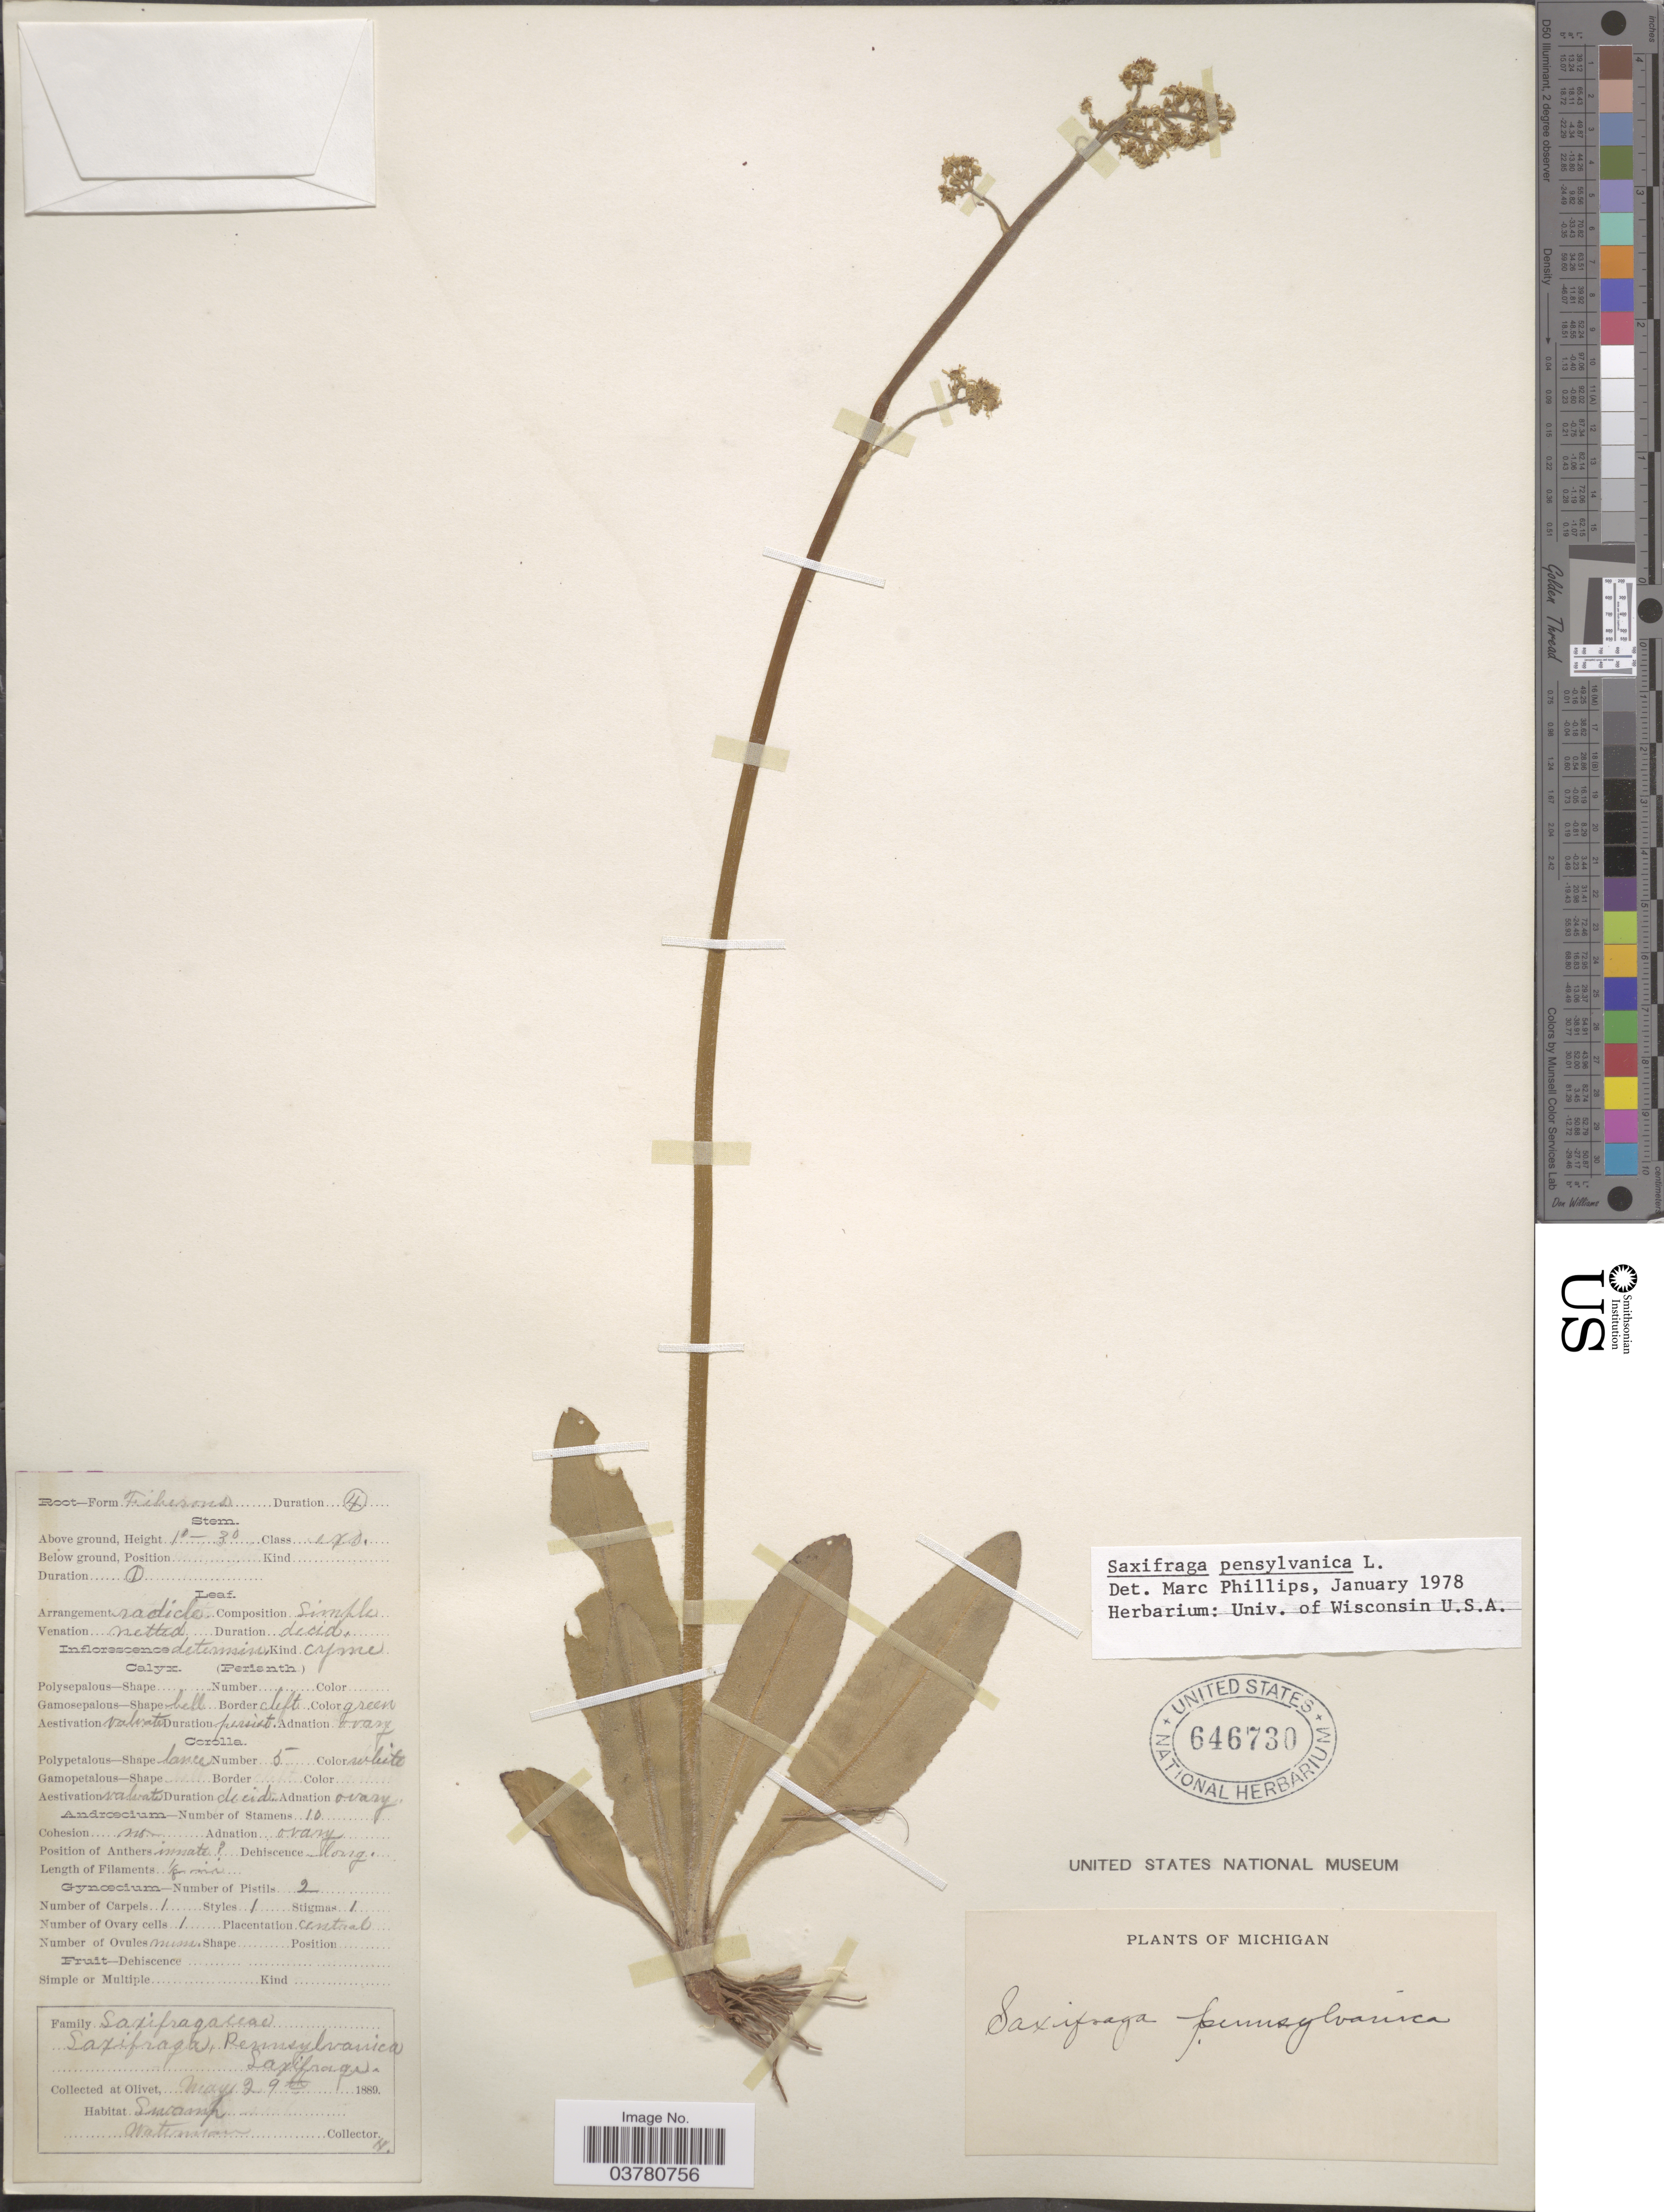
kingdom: Plantae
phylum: Tracheophyta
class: Magnoliopsida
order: Saxifragales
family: Saxifragaceae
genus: Micranthes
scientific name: Micranthes pensylvanica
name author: (L.) Haw.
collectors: -. Waterman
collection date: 1889-05-29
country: United States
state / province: Michigan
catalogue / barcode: US 646730